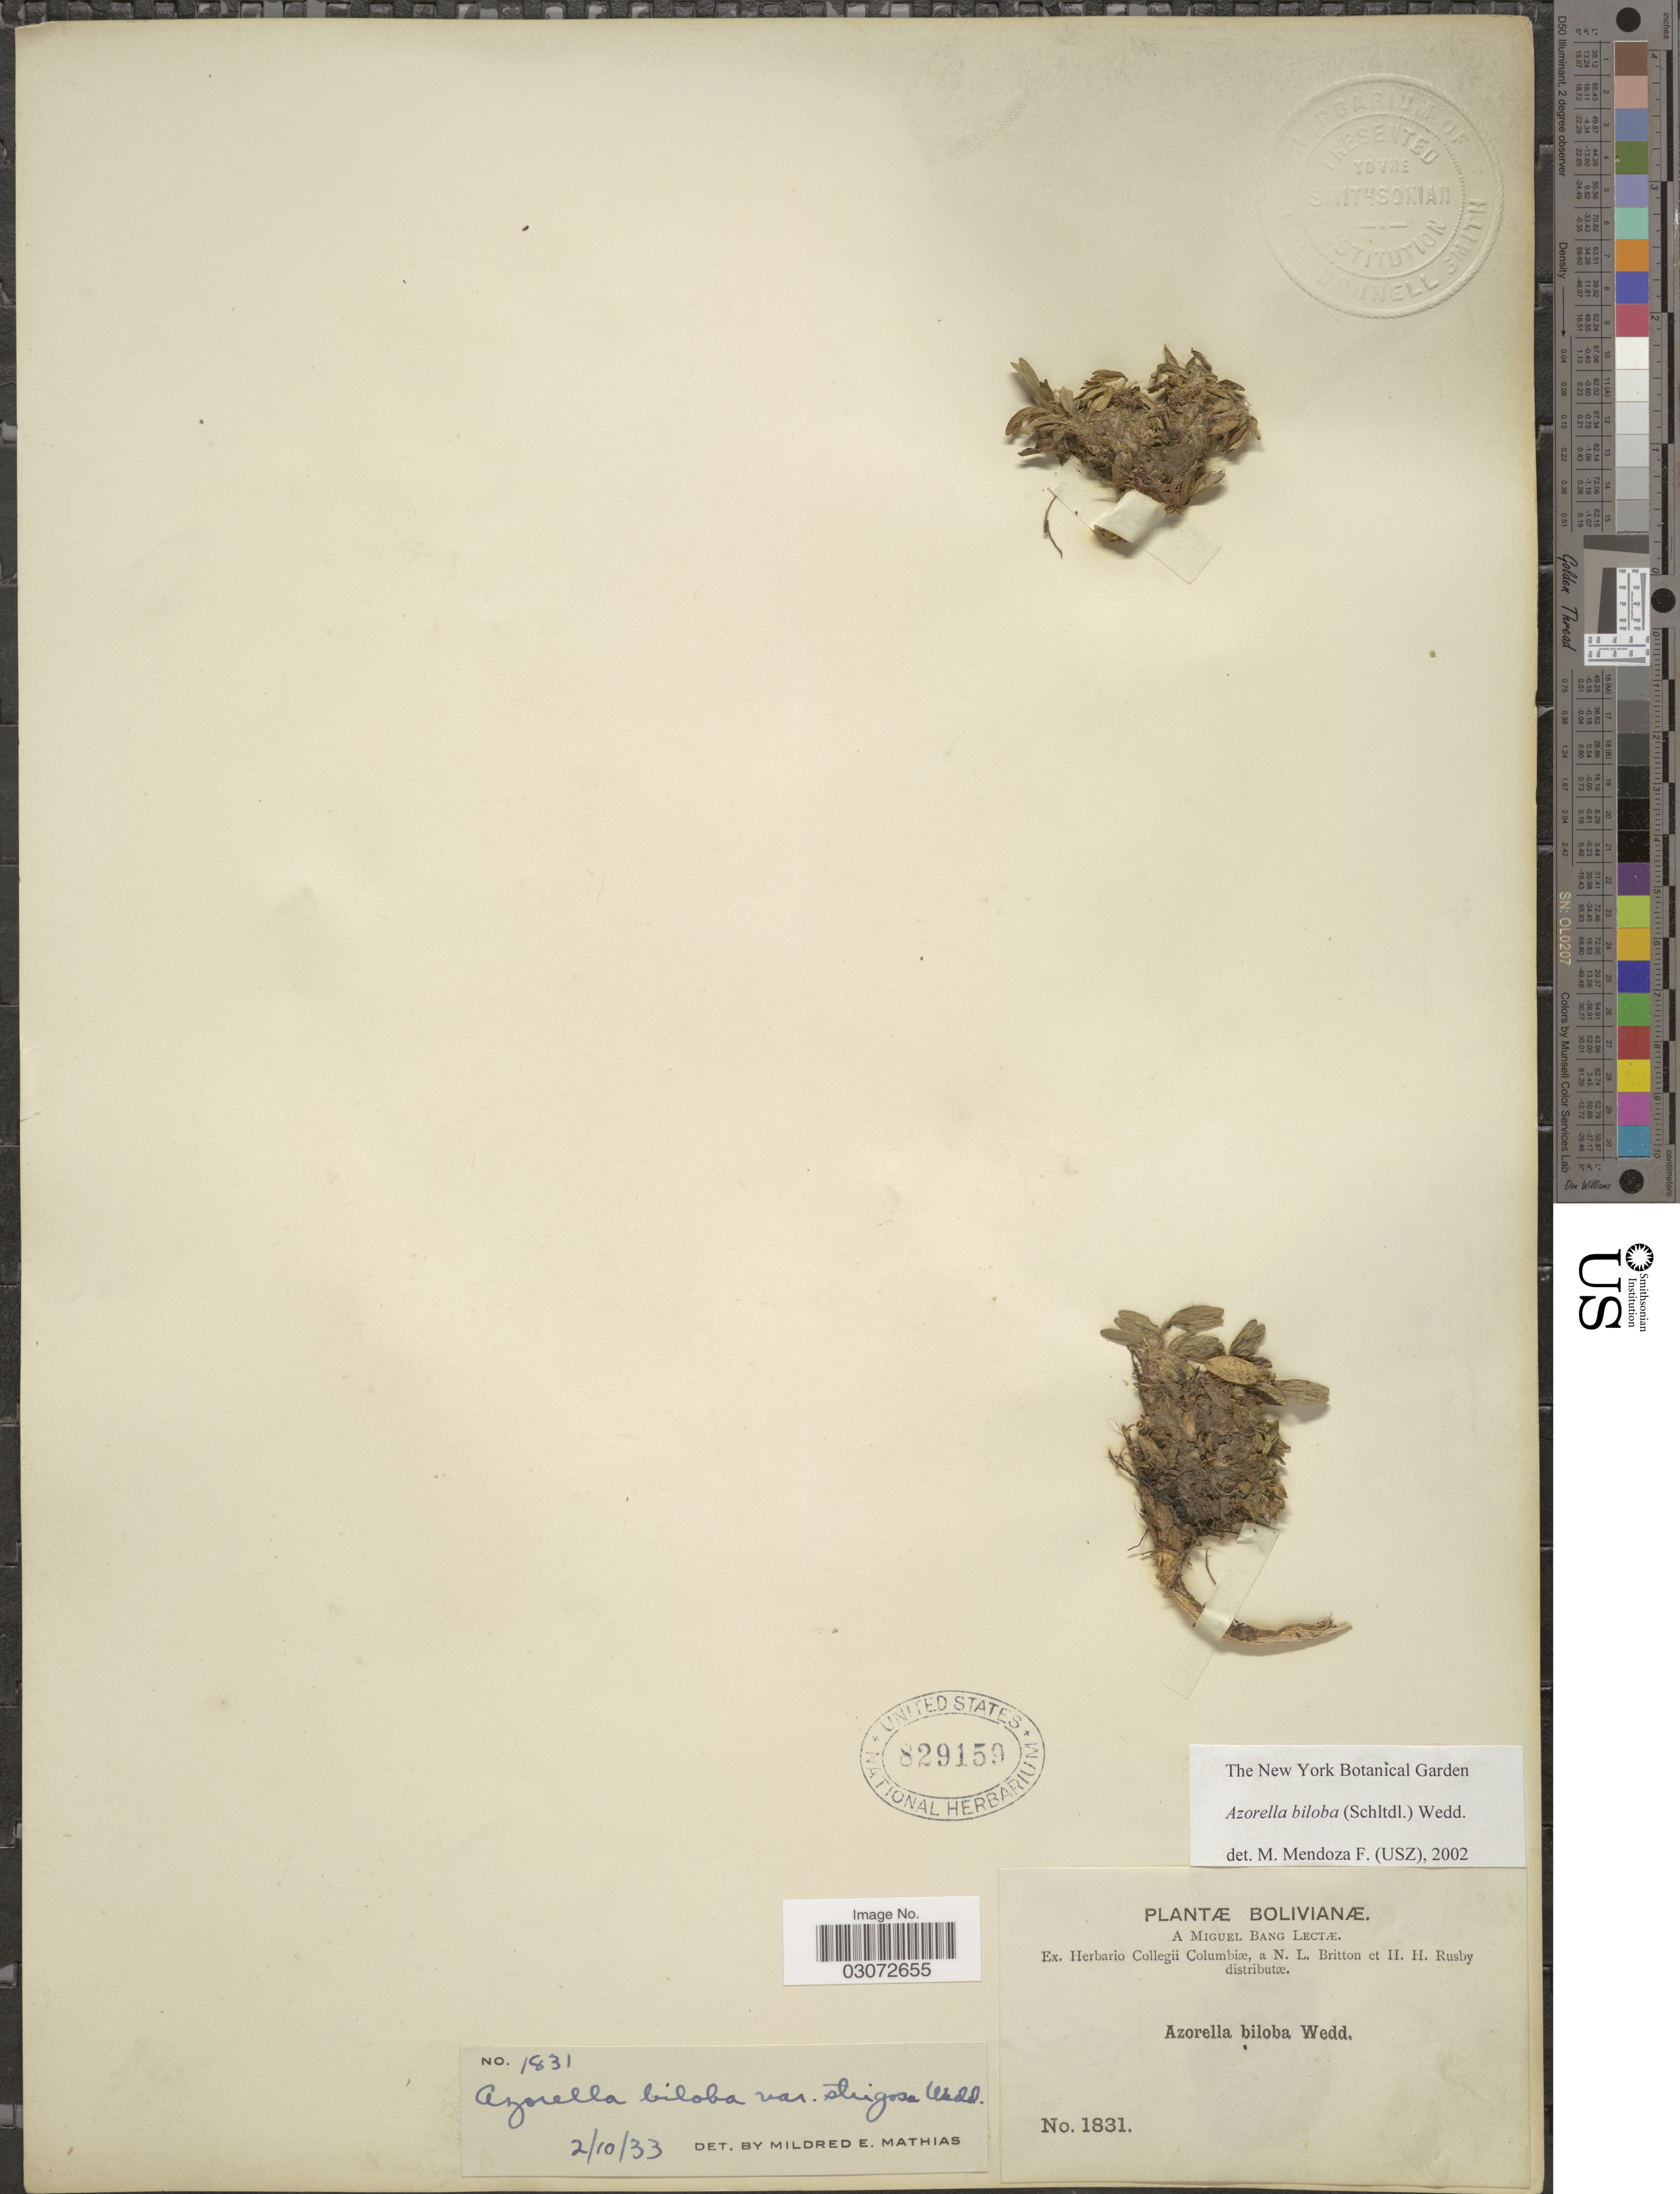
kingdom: Plantae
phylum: Tracheophyta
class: Magnoliopsida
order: Apiales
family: Apiaceae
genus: Azorella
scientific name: Azorella biloba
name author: (Schltdl.) Wedd.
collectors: M. Bang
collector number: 1831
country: Bolivia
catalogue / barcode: US 829159